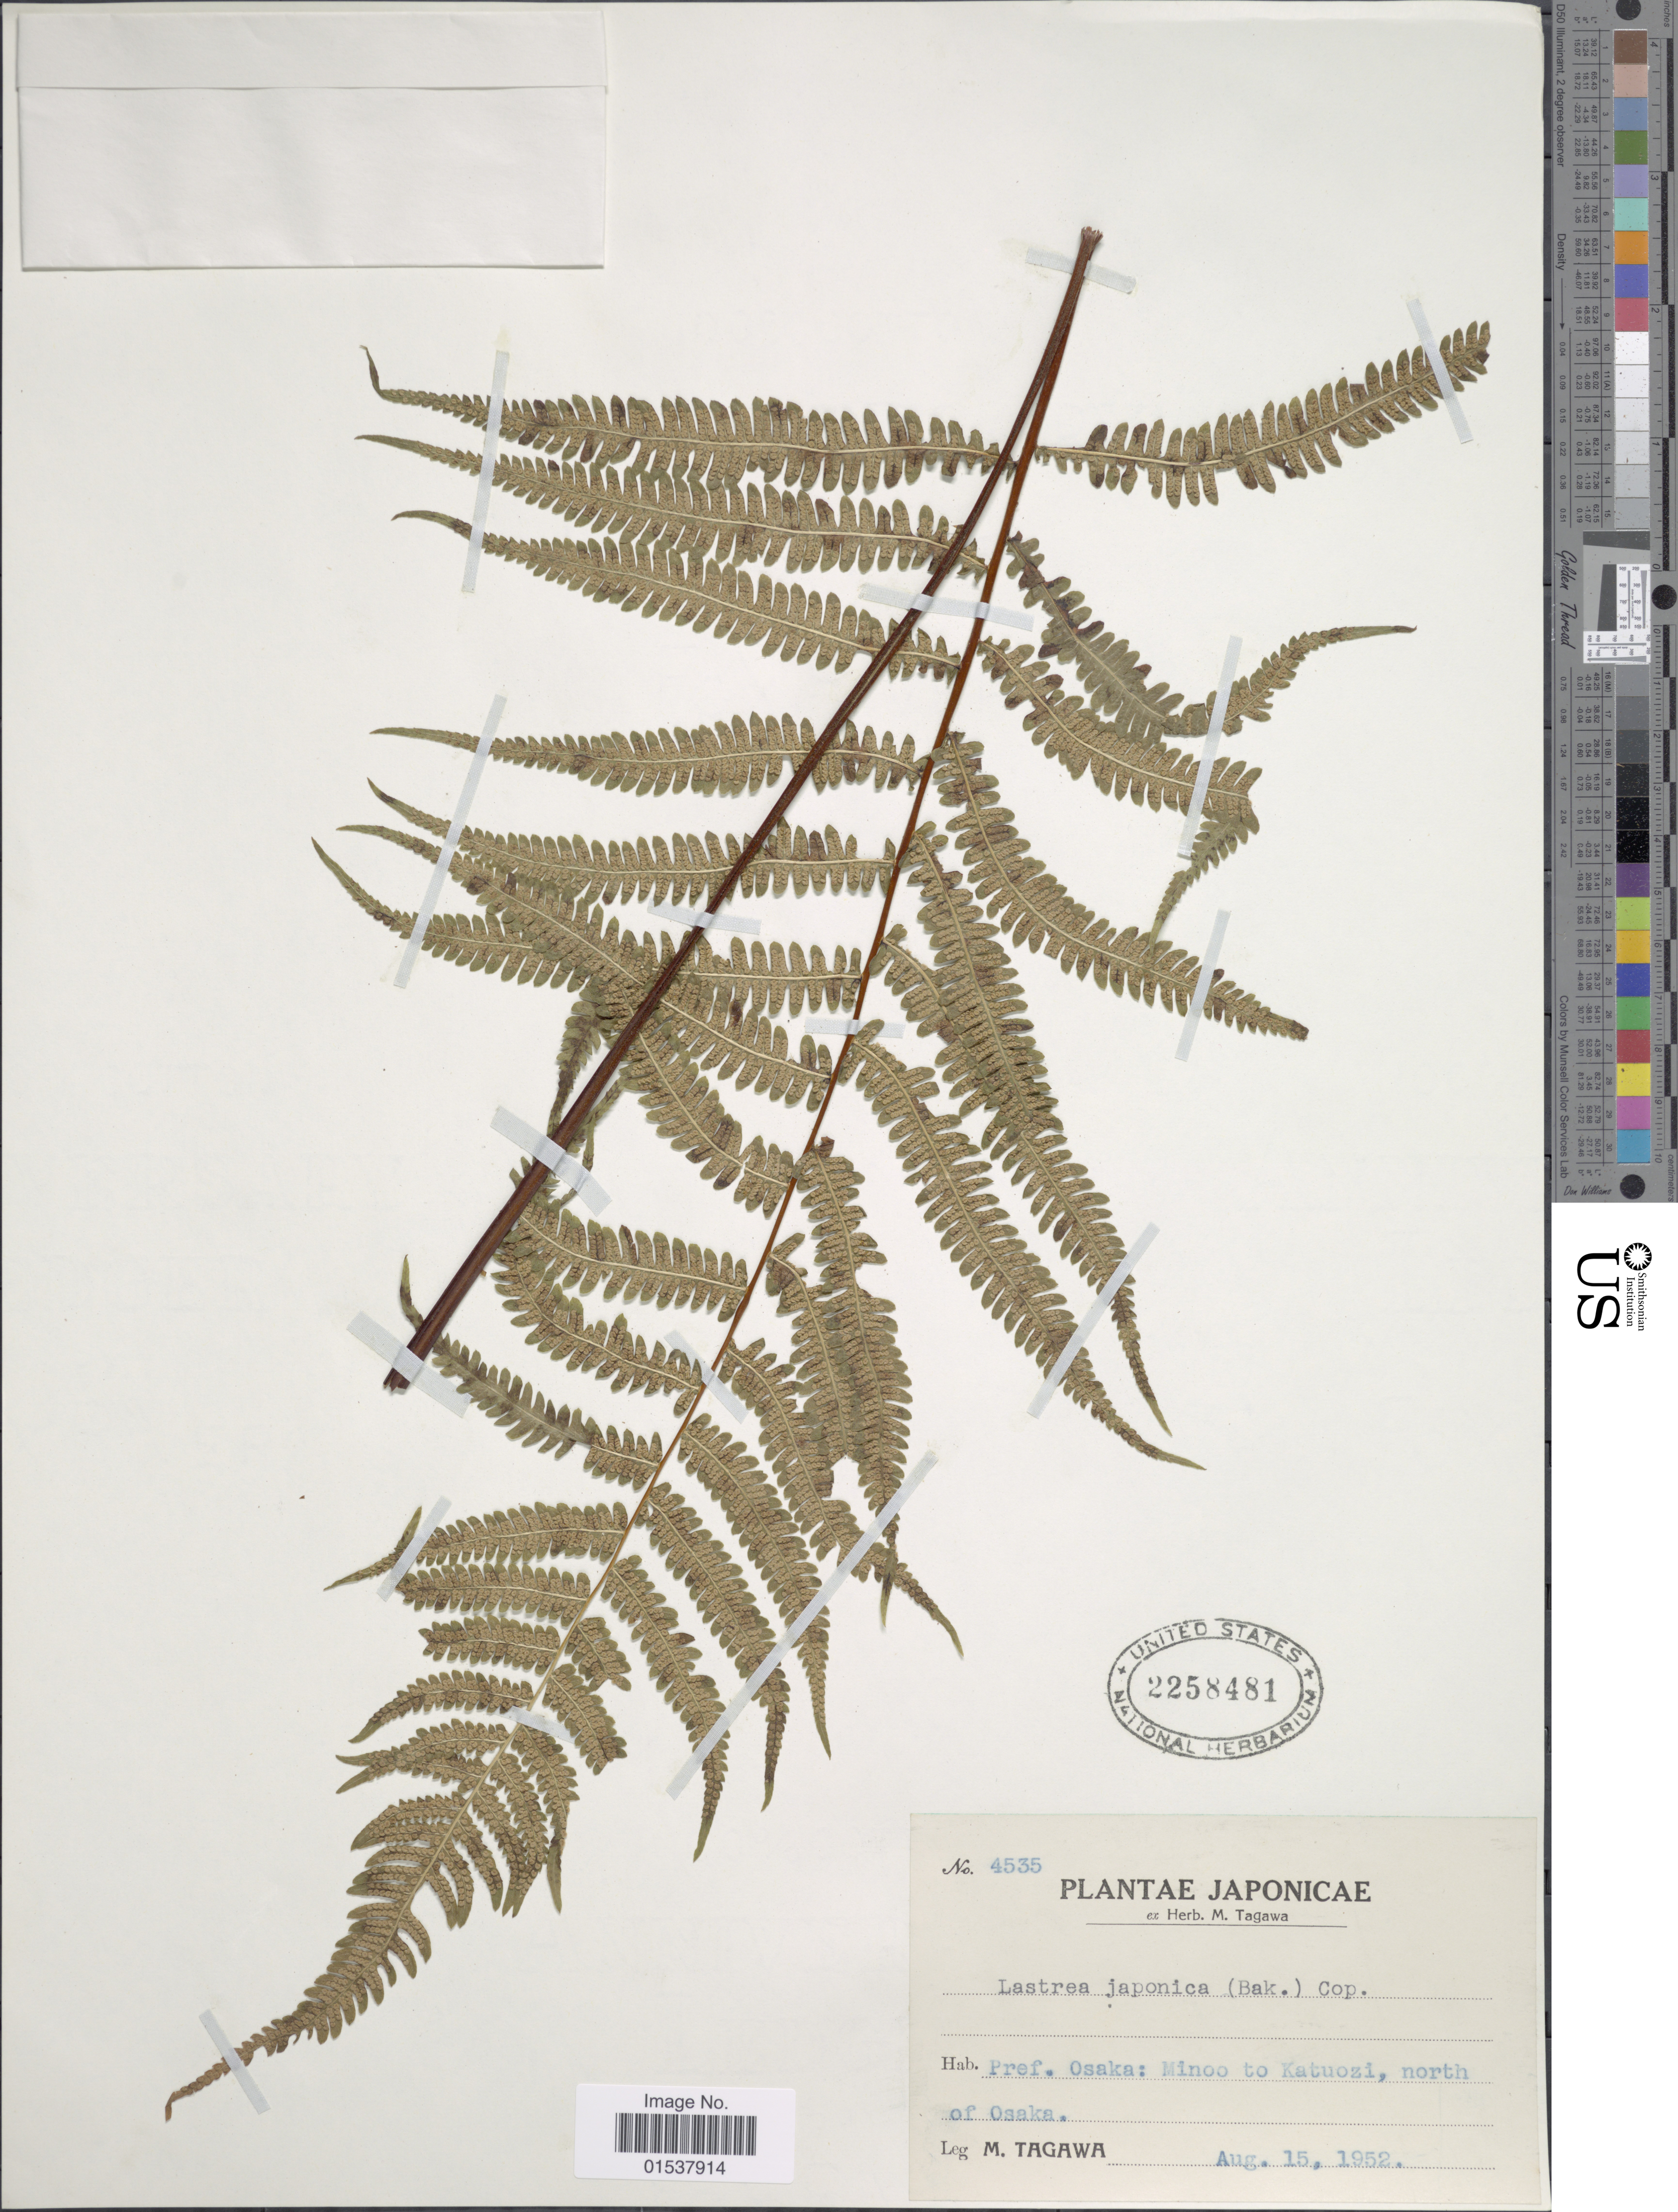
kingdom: Plantae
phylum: Tracheophyta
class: Polypodiopsida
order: Polypodiales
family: Thelypteridaceae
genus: Parathelypteris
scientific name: Parathelypteris japonica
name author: (Baker) Ching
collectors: M. Tagawa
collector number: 4535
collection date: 1952-08-15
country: Japan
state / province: Osaka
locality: Japonicae, Pref. Osaka: Minoo to Katuozi, north of Osaka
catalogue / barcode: US 2258481